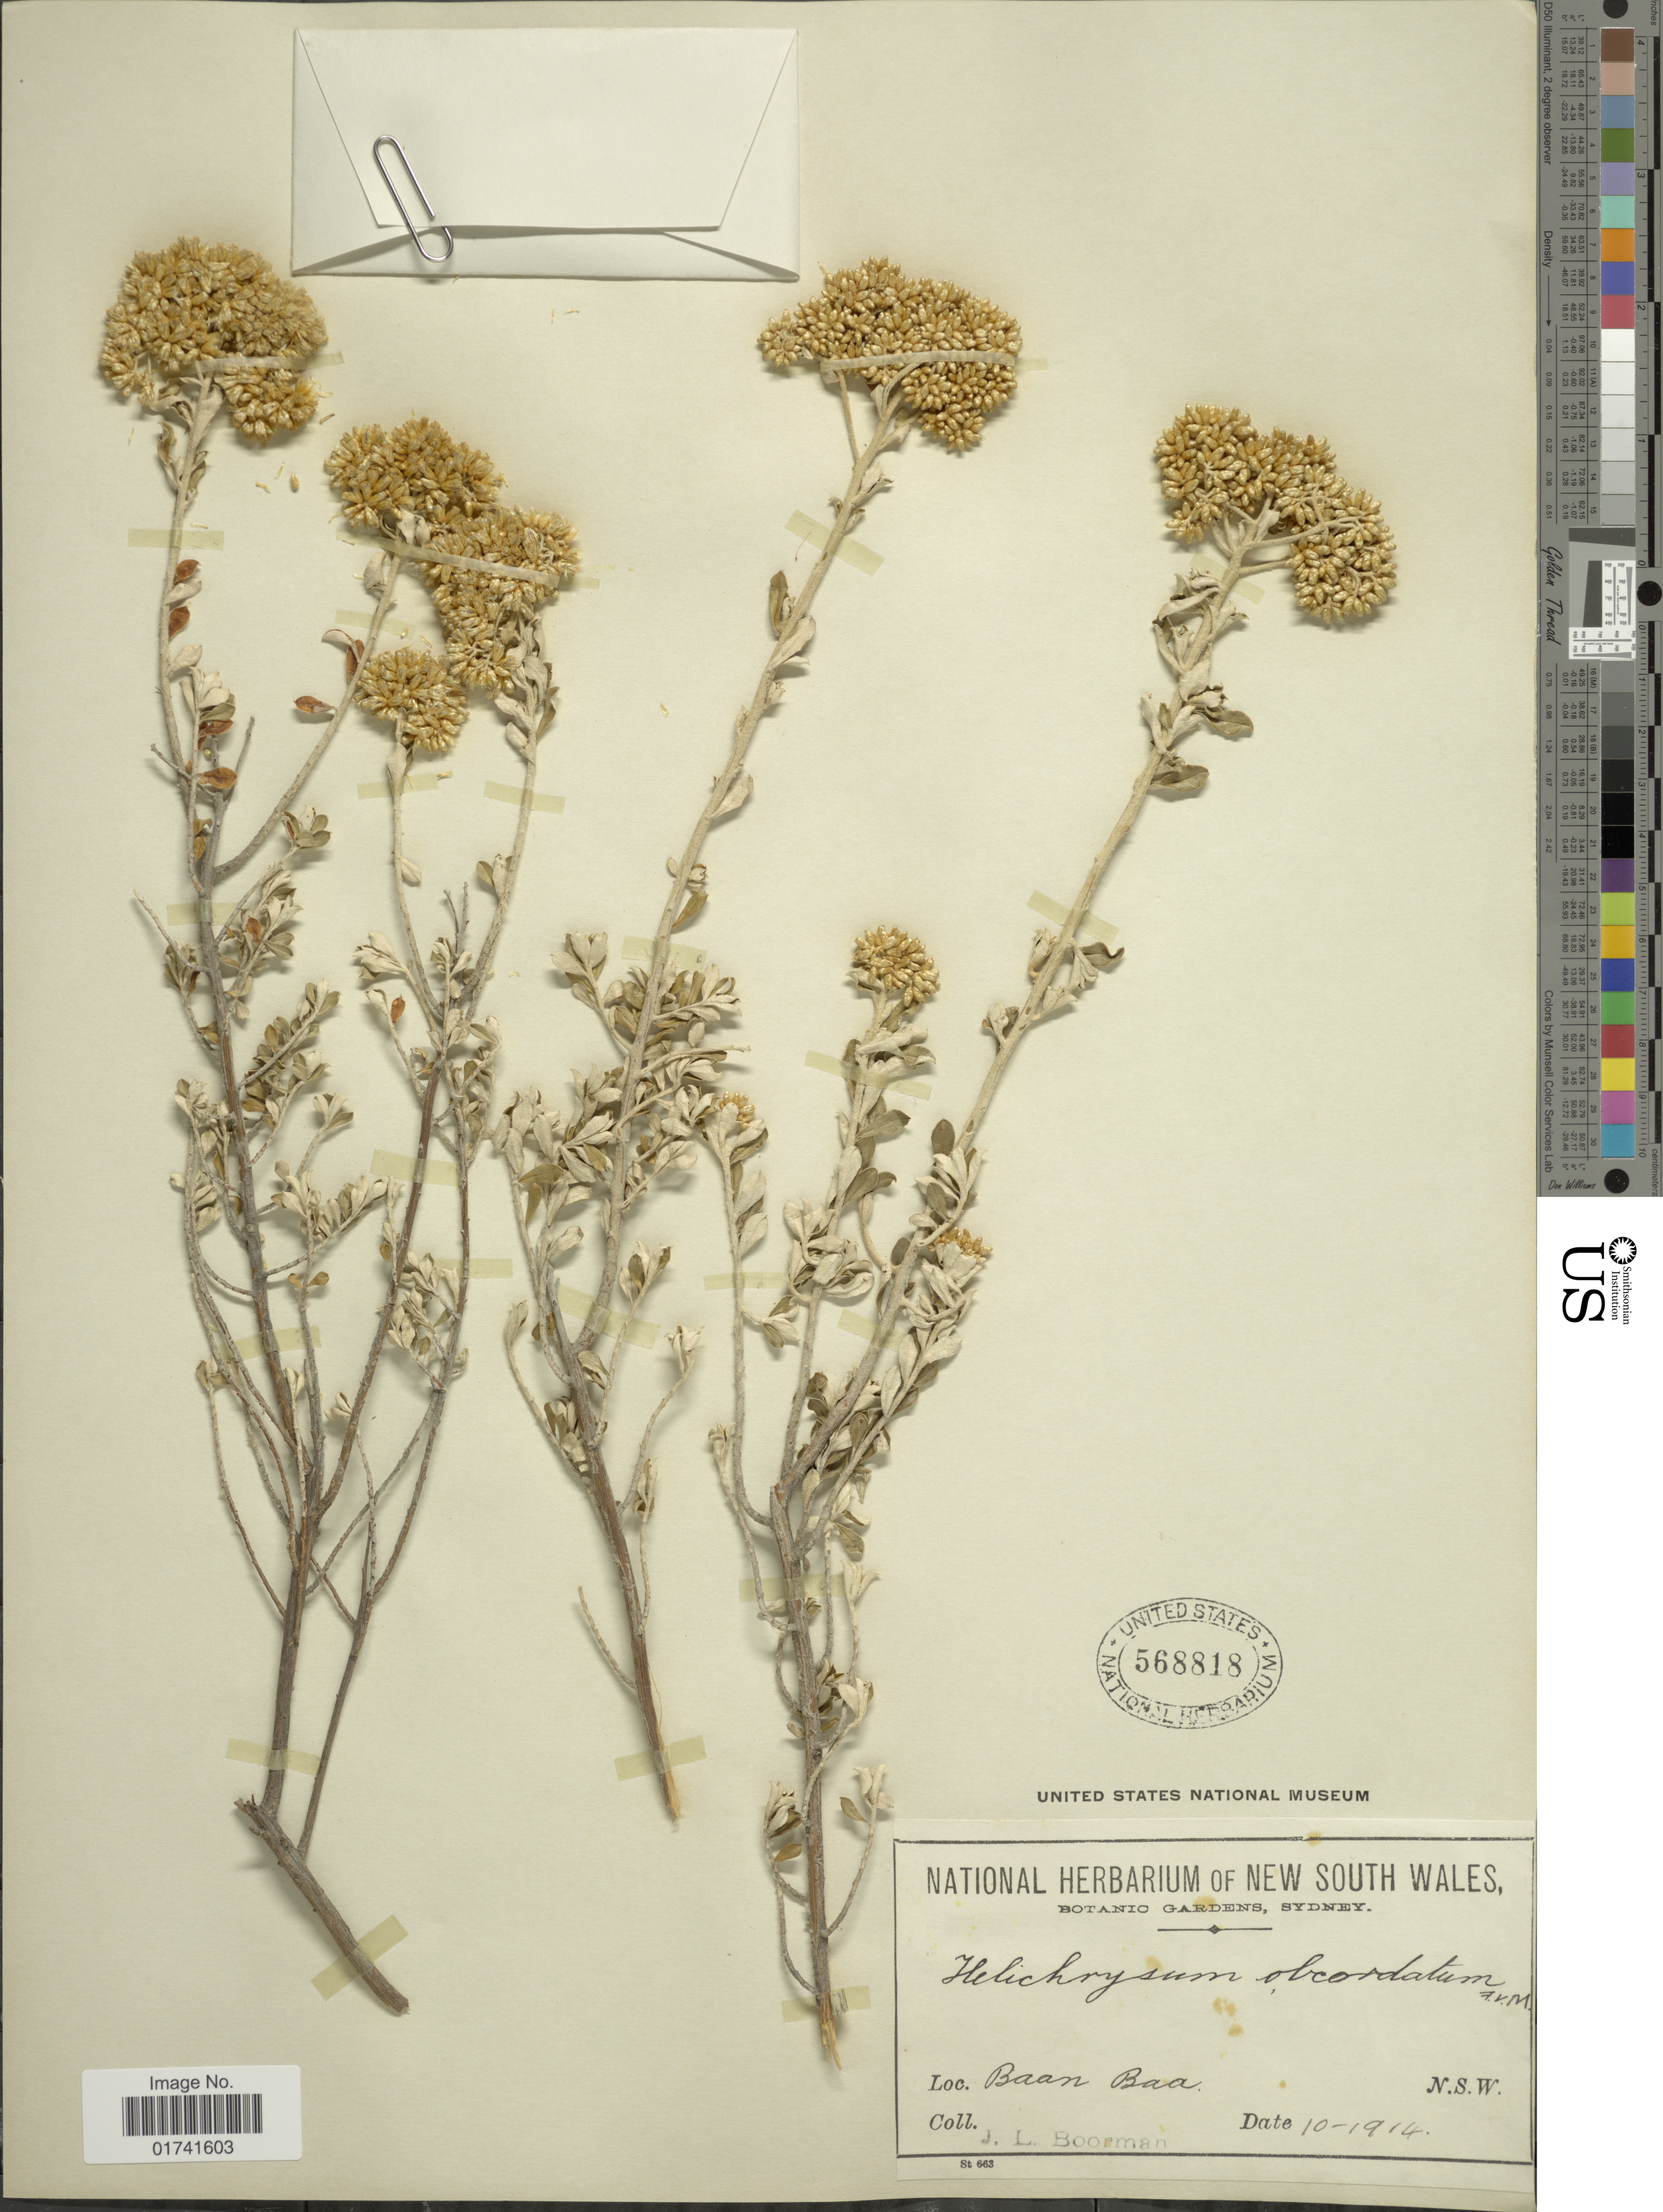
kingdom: Plantae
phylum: Tracheophyta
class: Magnoliopsida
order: Asterales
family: Asteraceae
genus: Ozothamnus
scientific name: Ozothamnus obcordatus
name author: DC.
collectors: J. Boorman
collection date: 1914-10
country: Australia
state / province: New South Wales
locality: Baan Baa.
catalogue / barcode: US 568818